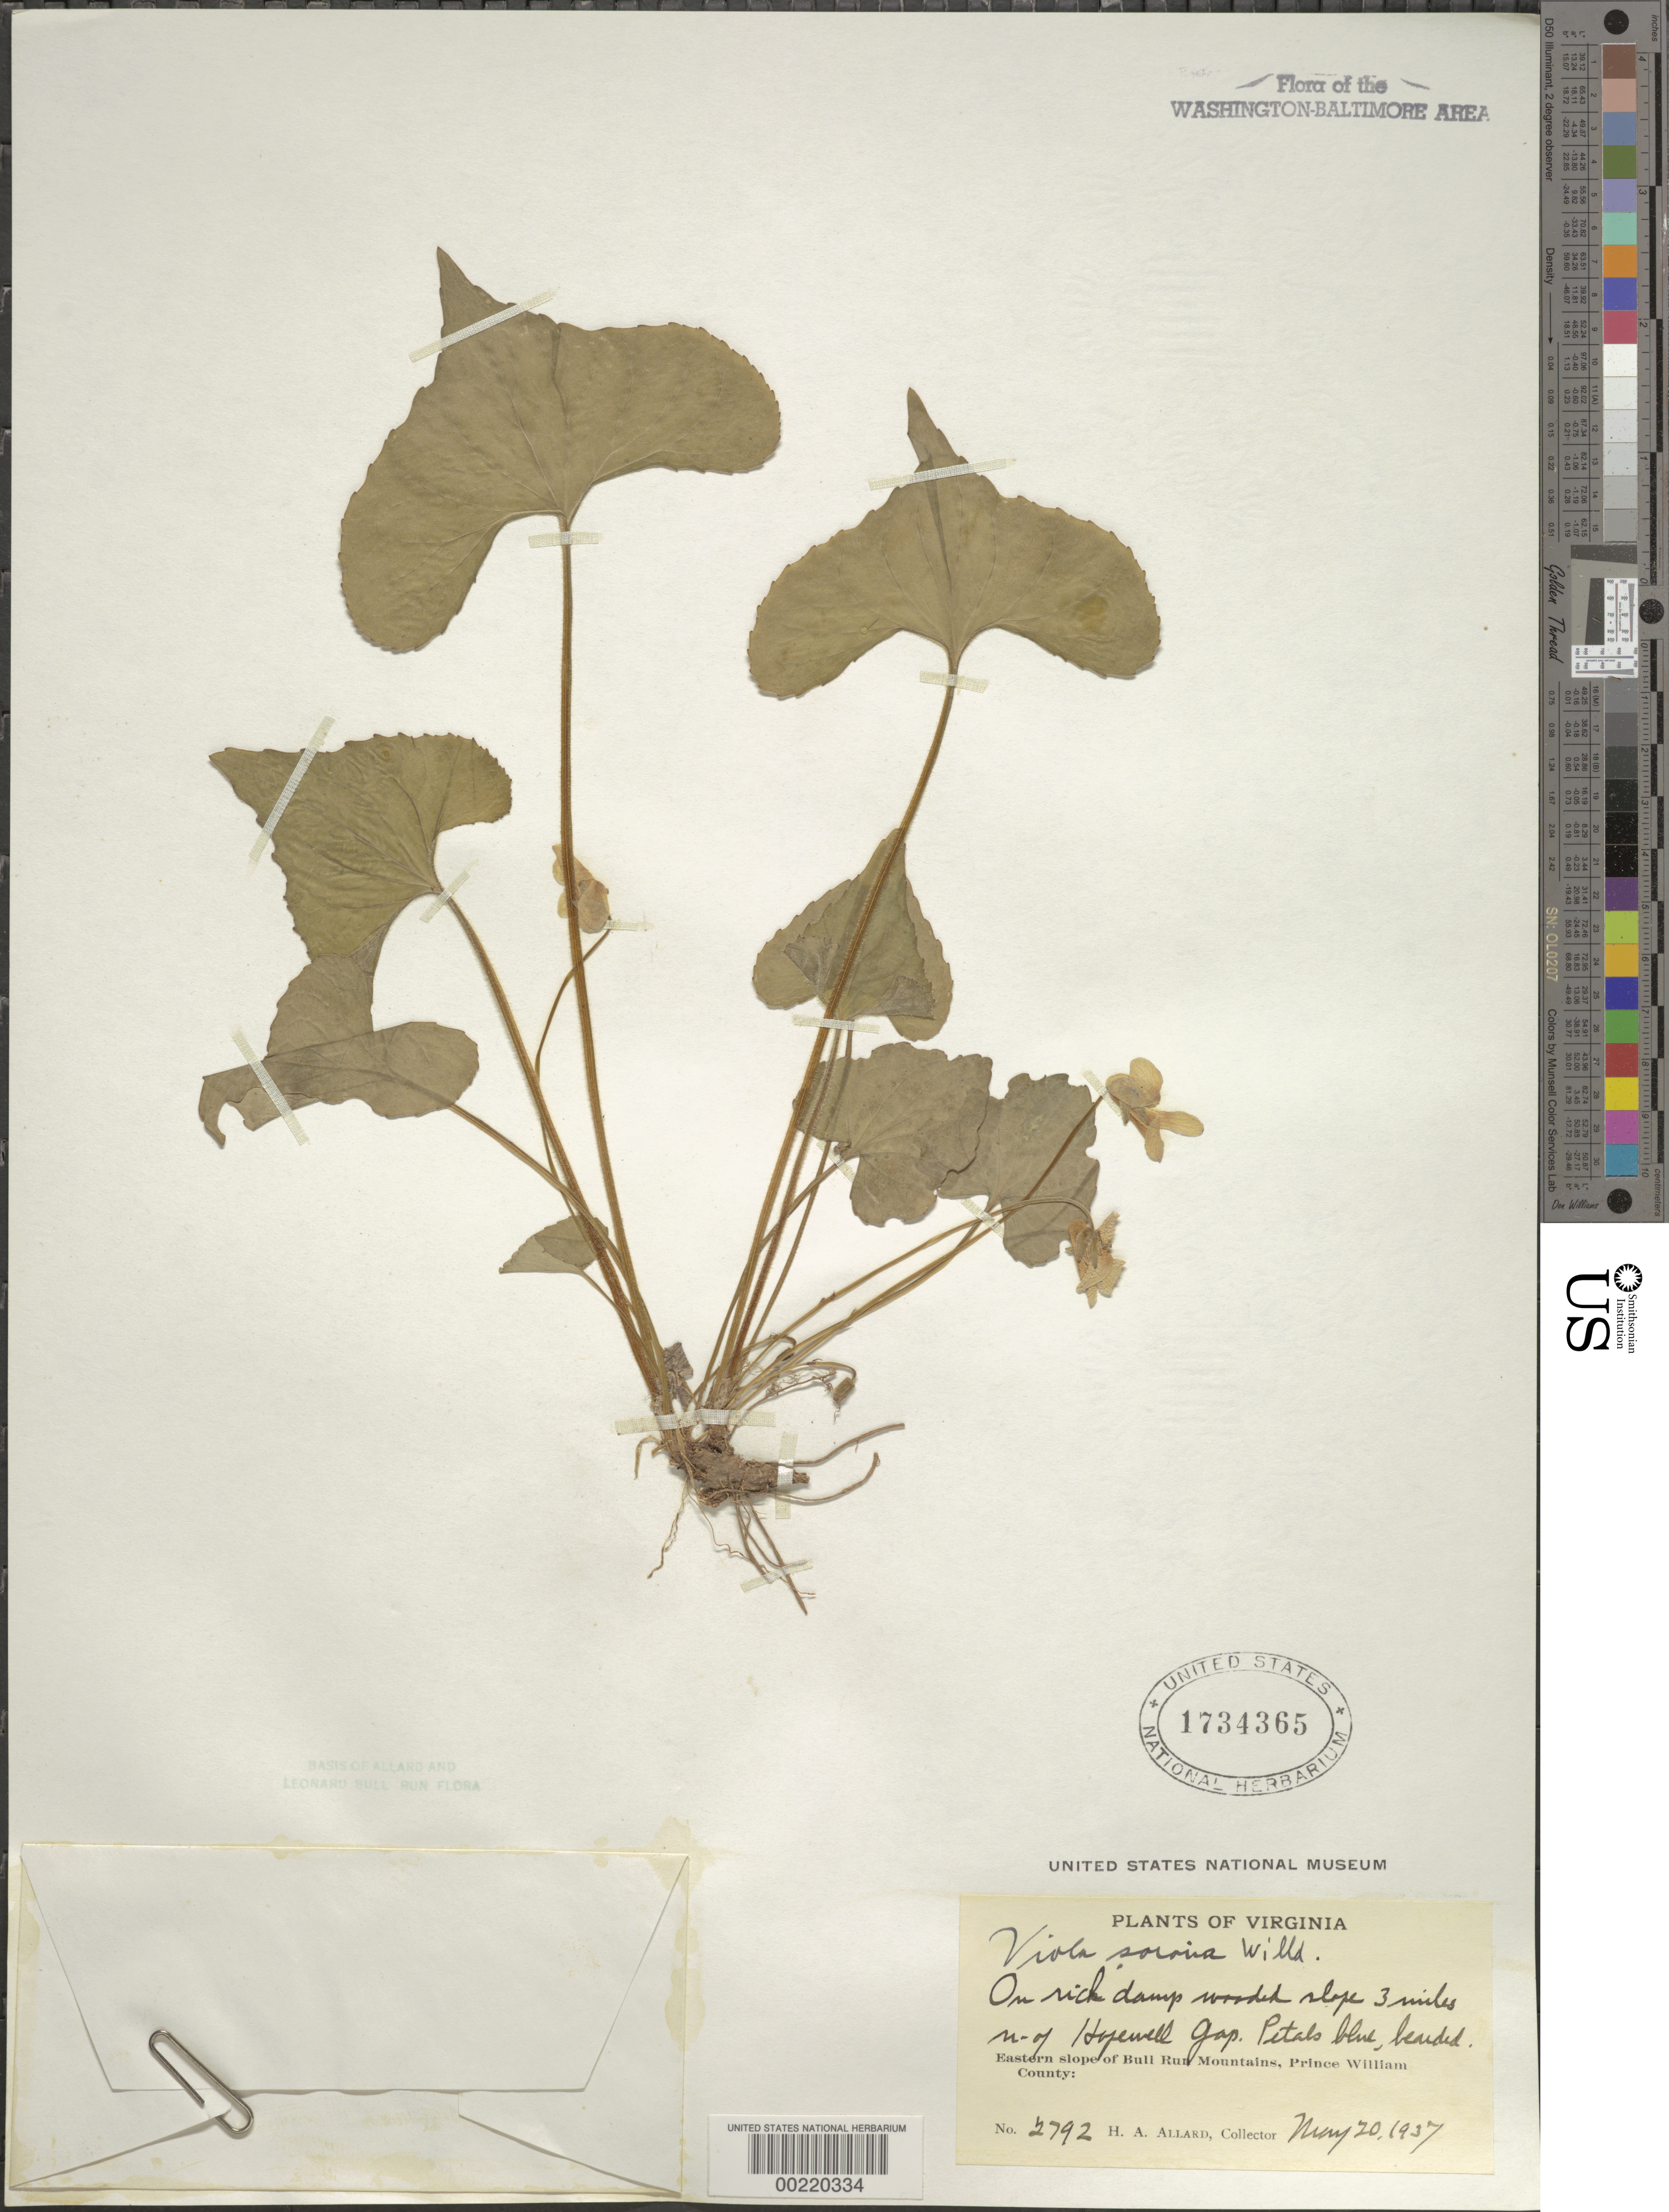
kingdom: Plantae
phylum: Tracheophyta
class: Magnoliopsida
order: Malpighiales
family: Violaceae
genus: Viola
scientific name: Viola sororia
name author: Willd.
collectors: H. A. Allard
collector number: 2792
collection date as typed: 20 May 1937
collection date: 1937-05-20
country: United States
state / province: Virginia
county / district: Prince William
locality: North of Hopewell Gap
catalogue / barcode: US 1734365